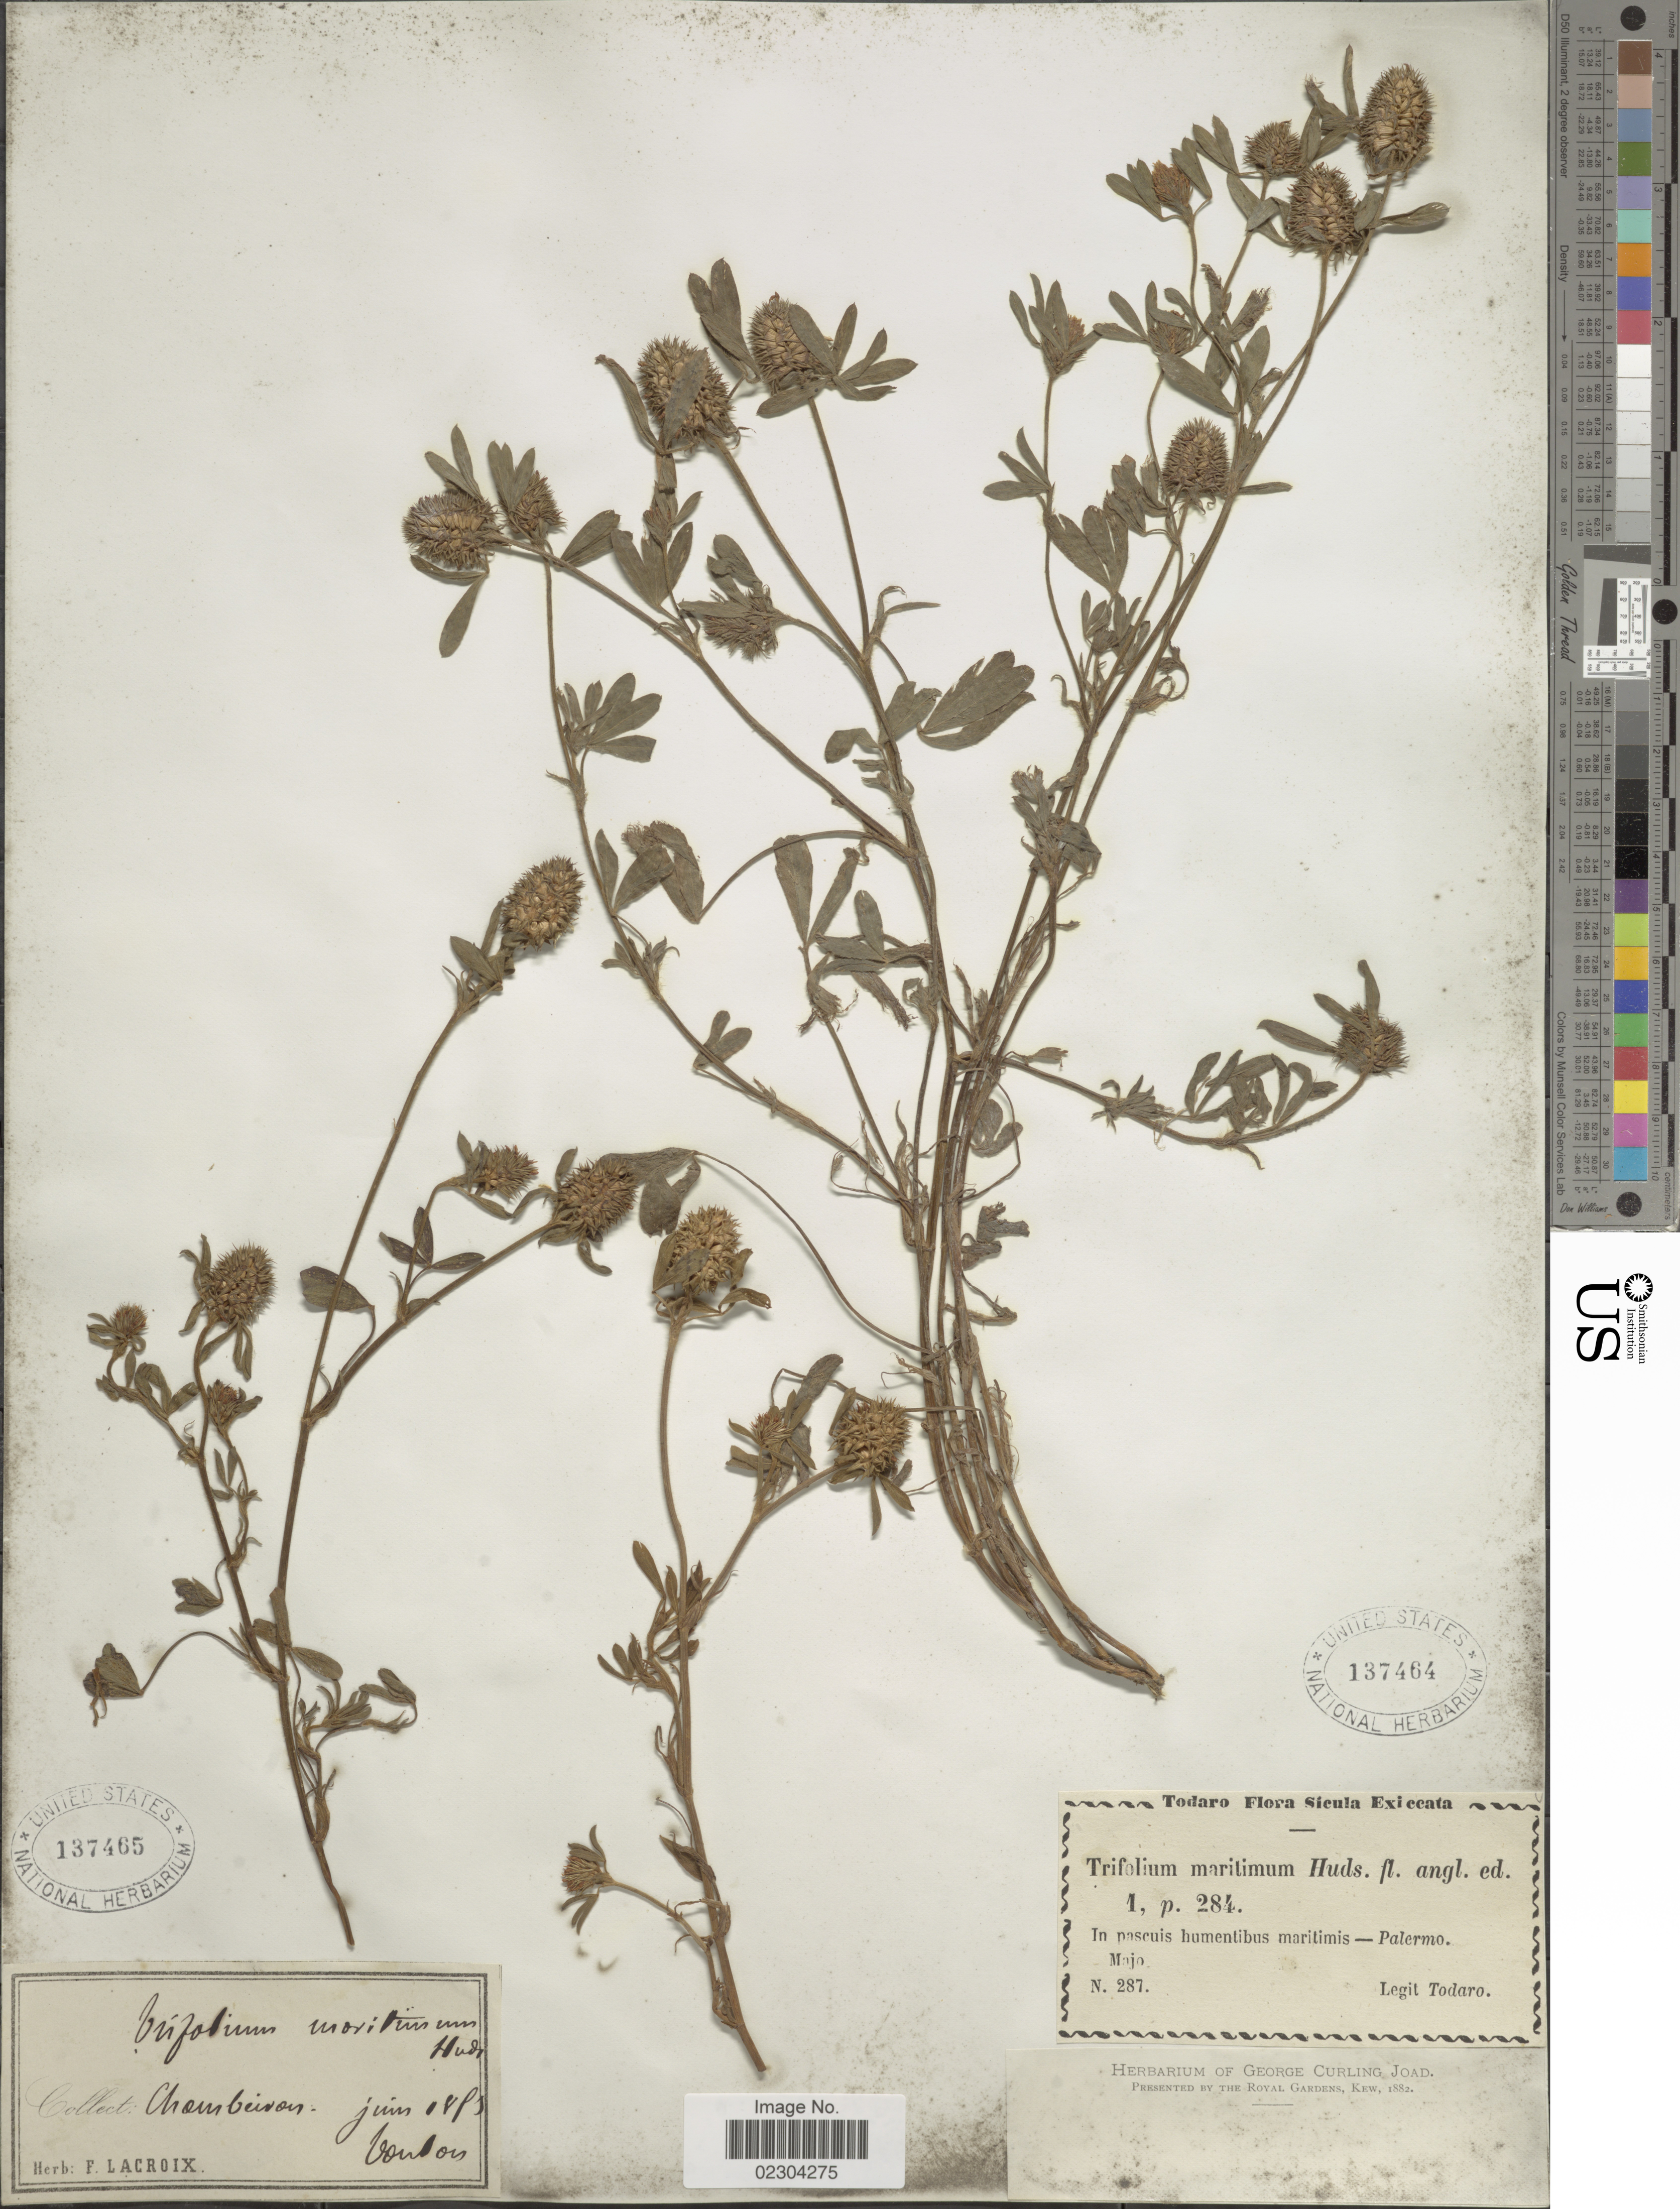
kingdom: Plantae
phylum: Tracheophyta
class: Magnoliopsida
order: Fabales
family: Fabaceae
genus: Trifolium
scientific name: Trifolium maritimum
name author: Huds.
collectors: Torado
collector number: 287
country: Italy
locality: Sicula Exceata. In pascuis humentibus maritimis - Palermo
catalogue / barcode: US 137464-2